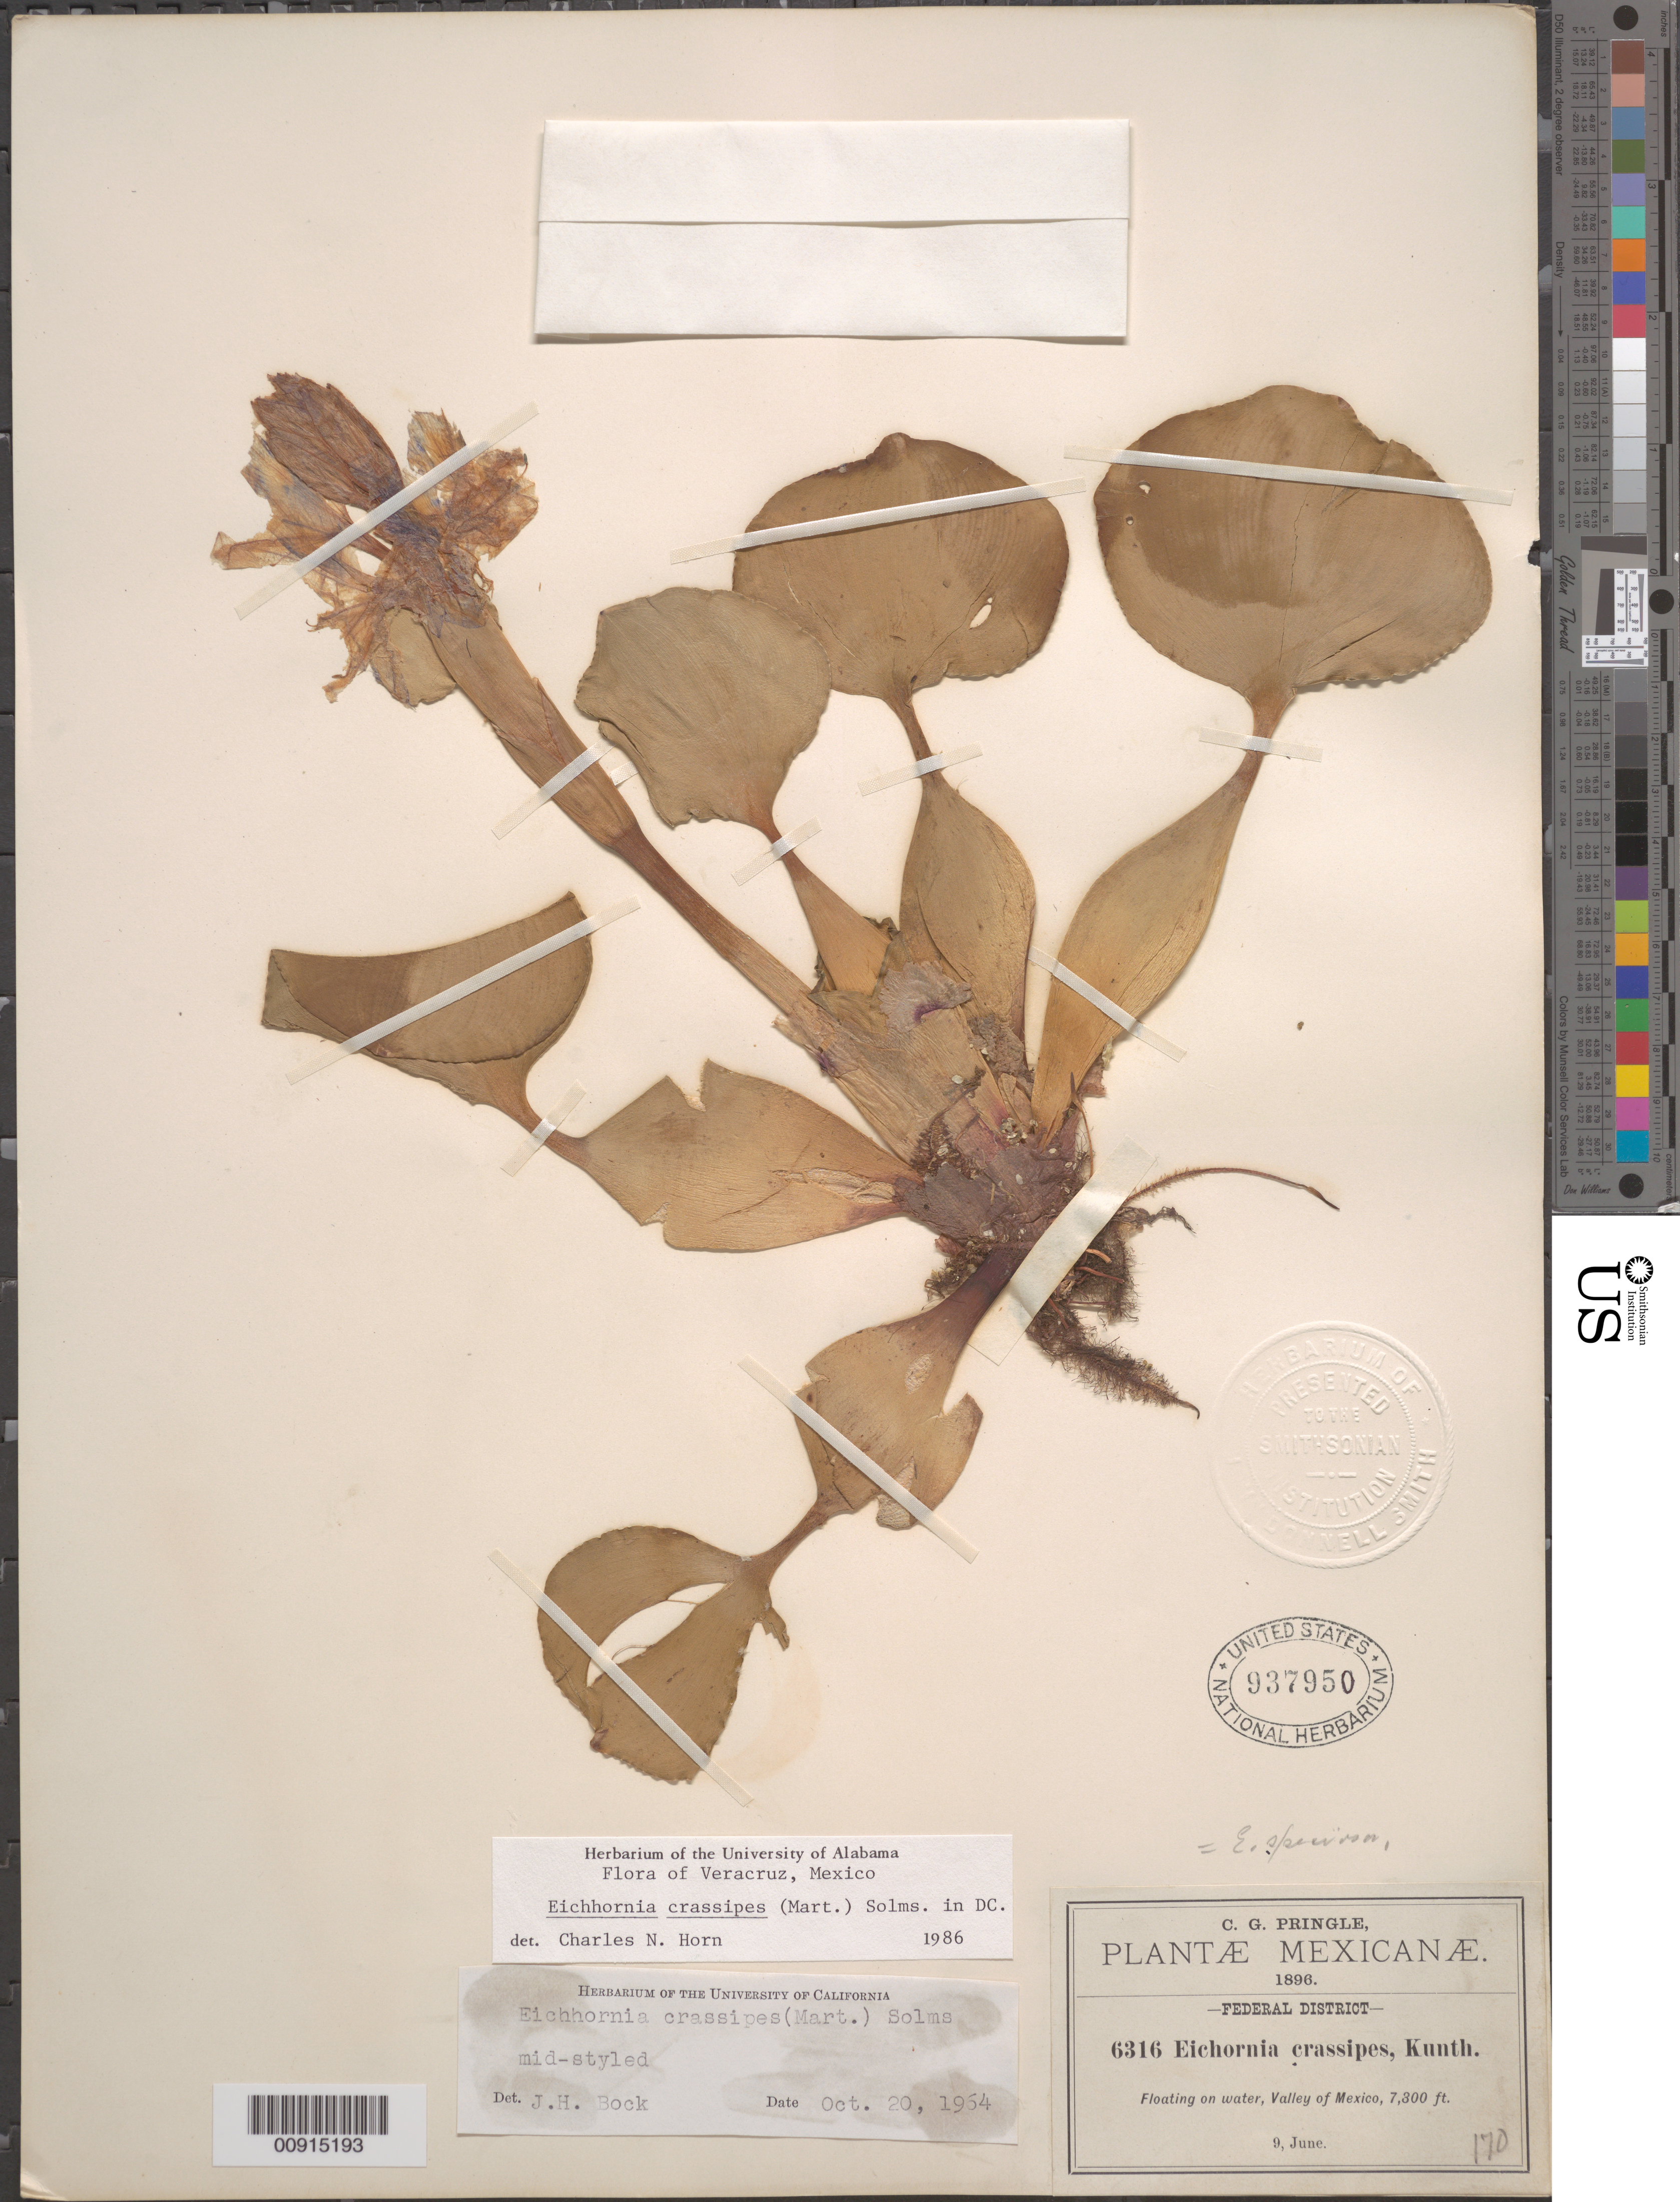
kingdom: Plantae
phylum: Tracheophyta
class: Liliopsida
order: Commelinales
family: Pontederiaceae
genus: Eichhornia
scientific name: Eichhornia crassipes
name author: (Mart.) Solms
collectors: C. G. Pringle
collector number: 6316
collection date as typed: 09 Jun 1896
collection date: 1896-06-09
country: Mexico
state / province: Distrito Federal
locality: Valley of Mexico, Distrito Federal.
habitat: Floating on water.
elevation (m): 2225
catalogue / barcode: US 937950